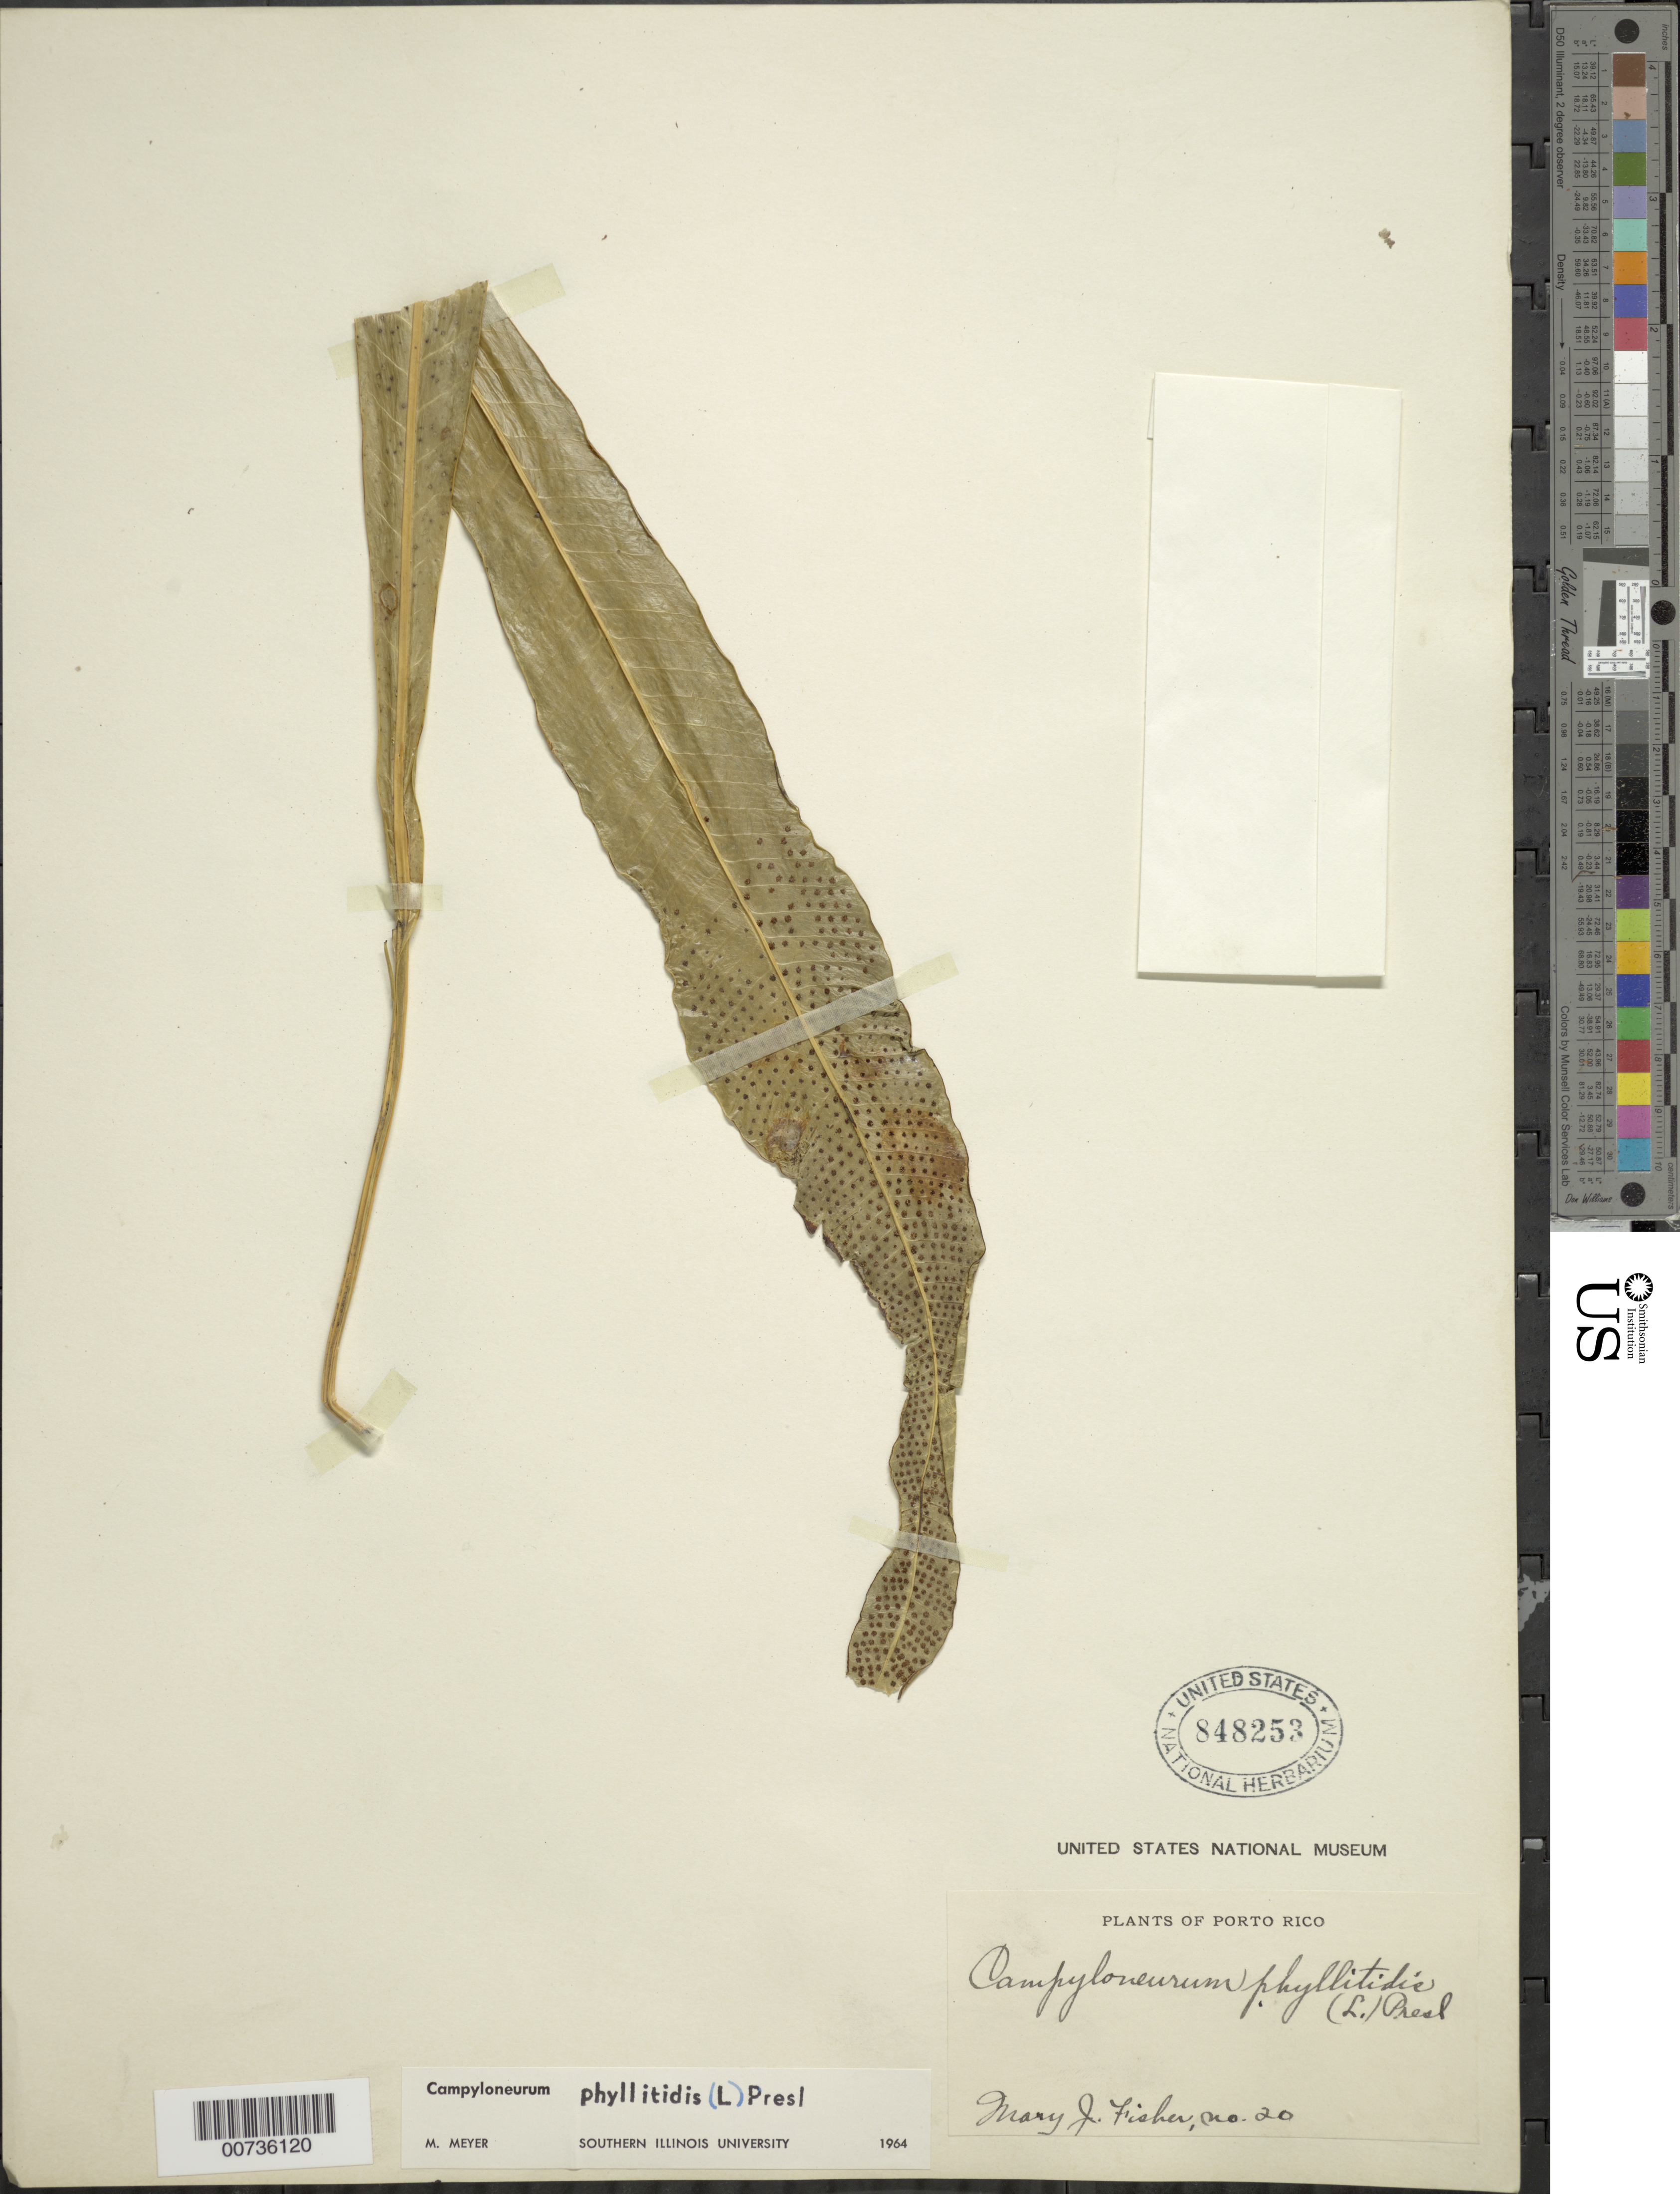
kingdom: Plantae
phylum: Tracheophyta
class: Polypodiopsida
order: Polypodiales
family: Polypodiaceae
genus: Campyloneurum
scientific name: Campyloneurum phyllitidis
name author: (L.) C. Presl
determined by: Meyer, M.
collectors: M. J. Fisher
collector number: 20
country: Puerto Rico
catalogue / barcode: US 848253